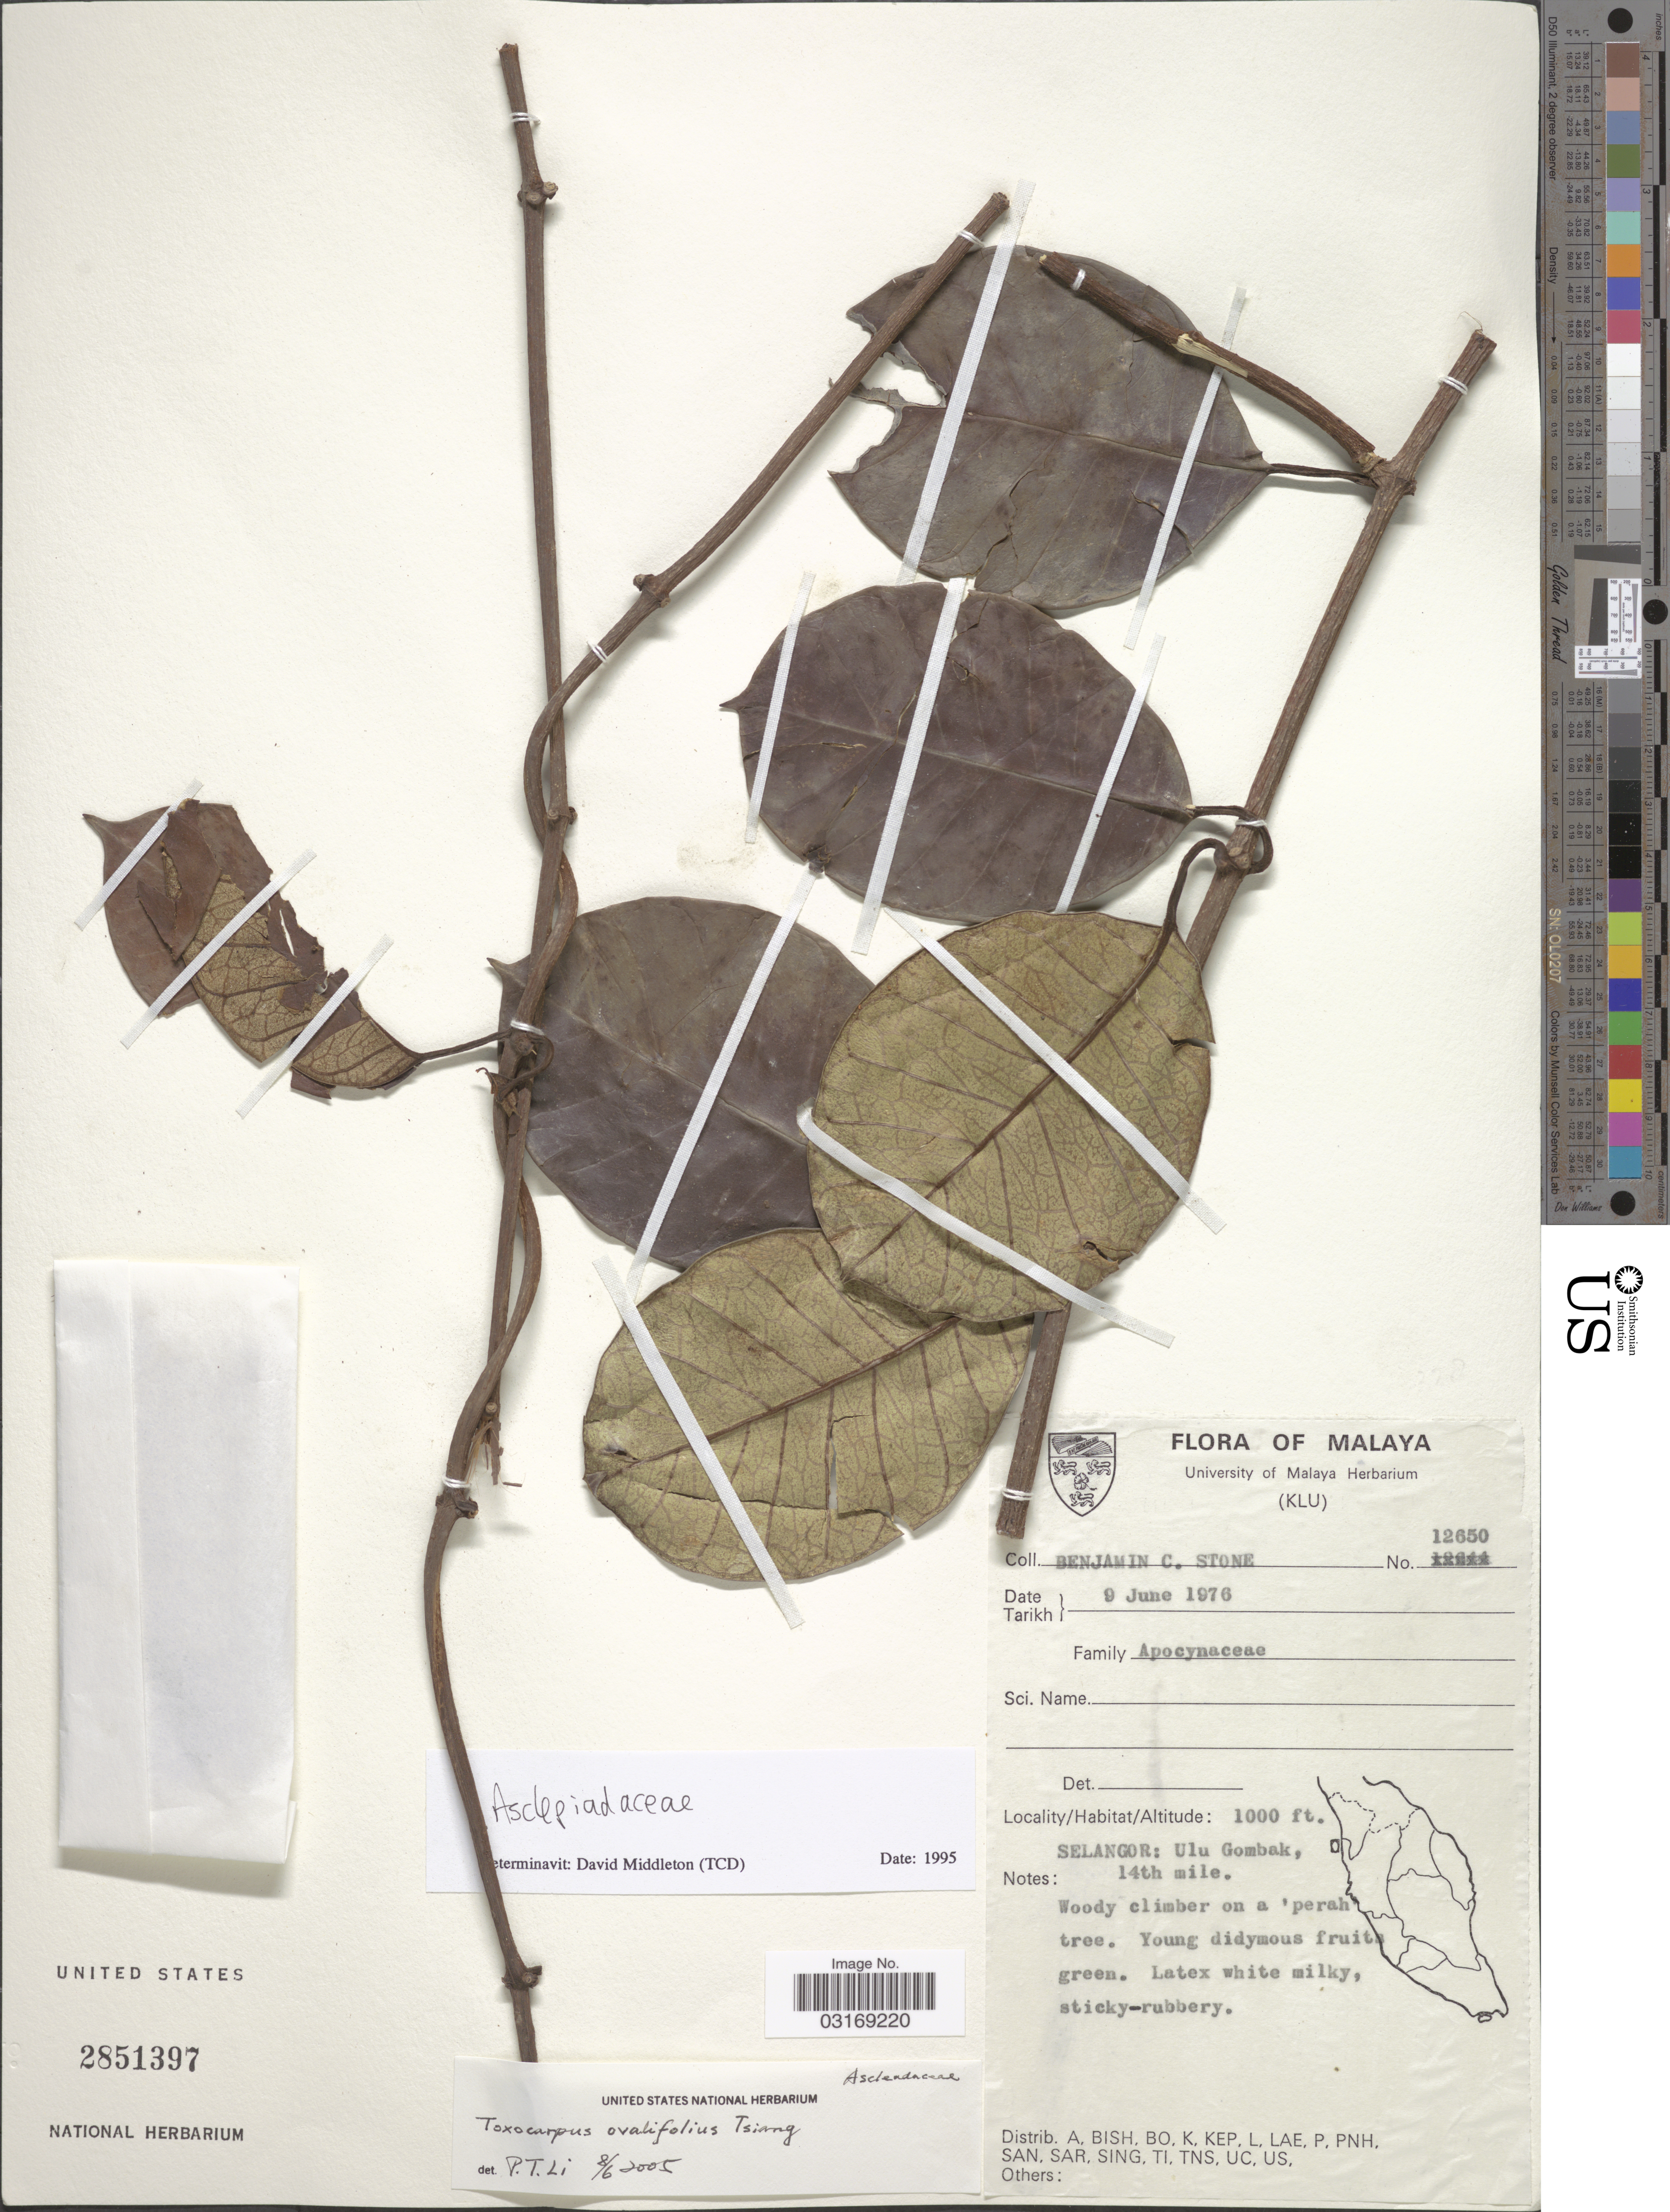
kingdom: Plantae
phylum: Tracheophyta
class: Magnoliopsida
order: Gentianales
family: Apocynaceae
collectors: B. C. Stone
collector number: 12650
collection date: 1976-06-09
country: Malaysia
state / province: Selangor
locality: Malaya. Ulu Gombak, 14th mile.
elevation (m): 305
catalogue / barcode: US 2851397